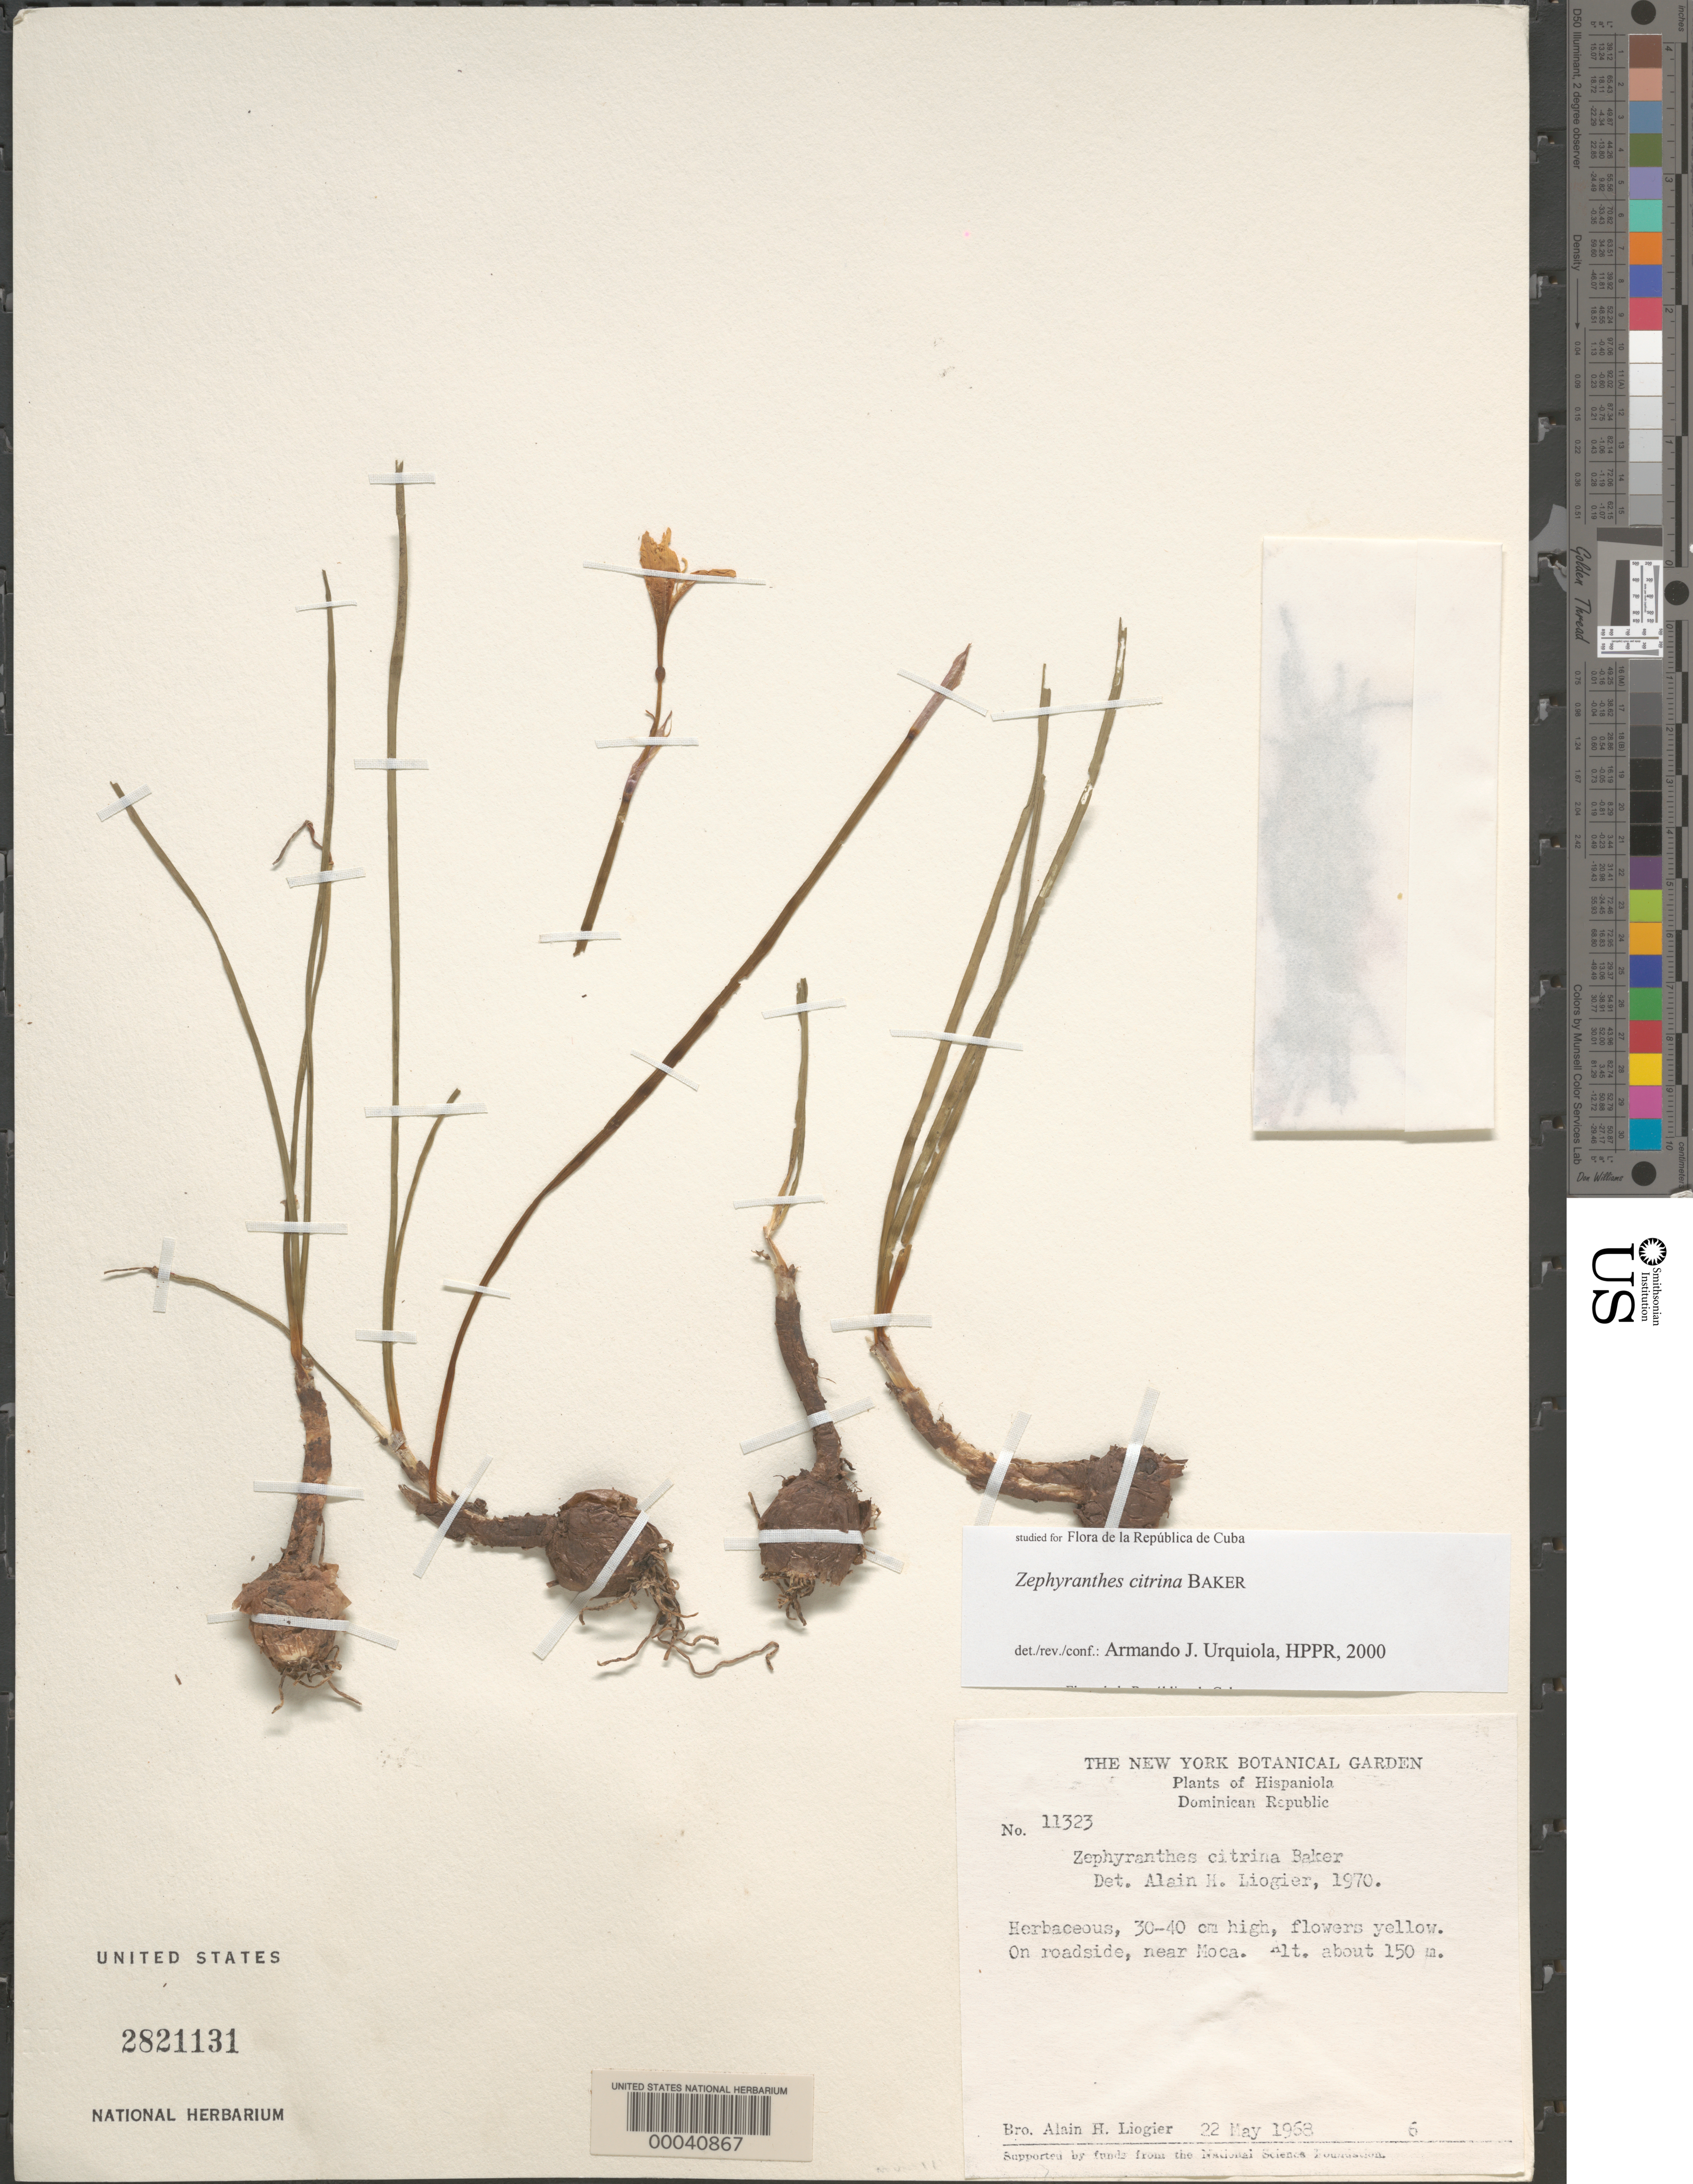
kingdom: Plantae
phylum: Tracheophyta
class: Liliopsida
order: Asparagales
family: Amaryllidaceae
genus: Zephyranthes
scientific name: Zephyranthes citrina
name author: Baker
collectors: A. H. Liogier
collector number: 11323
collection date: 1968-05-22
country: Dominican Republic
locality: Hispaniola. On roadside, near Moca.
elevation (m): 150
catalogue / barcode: US 2821131